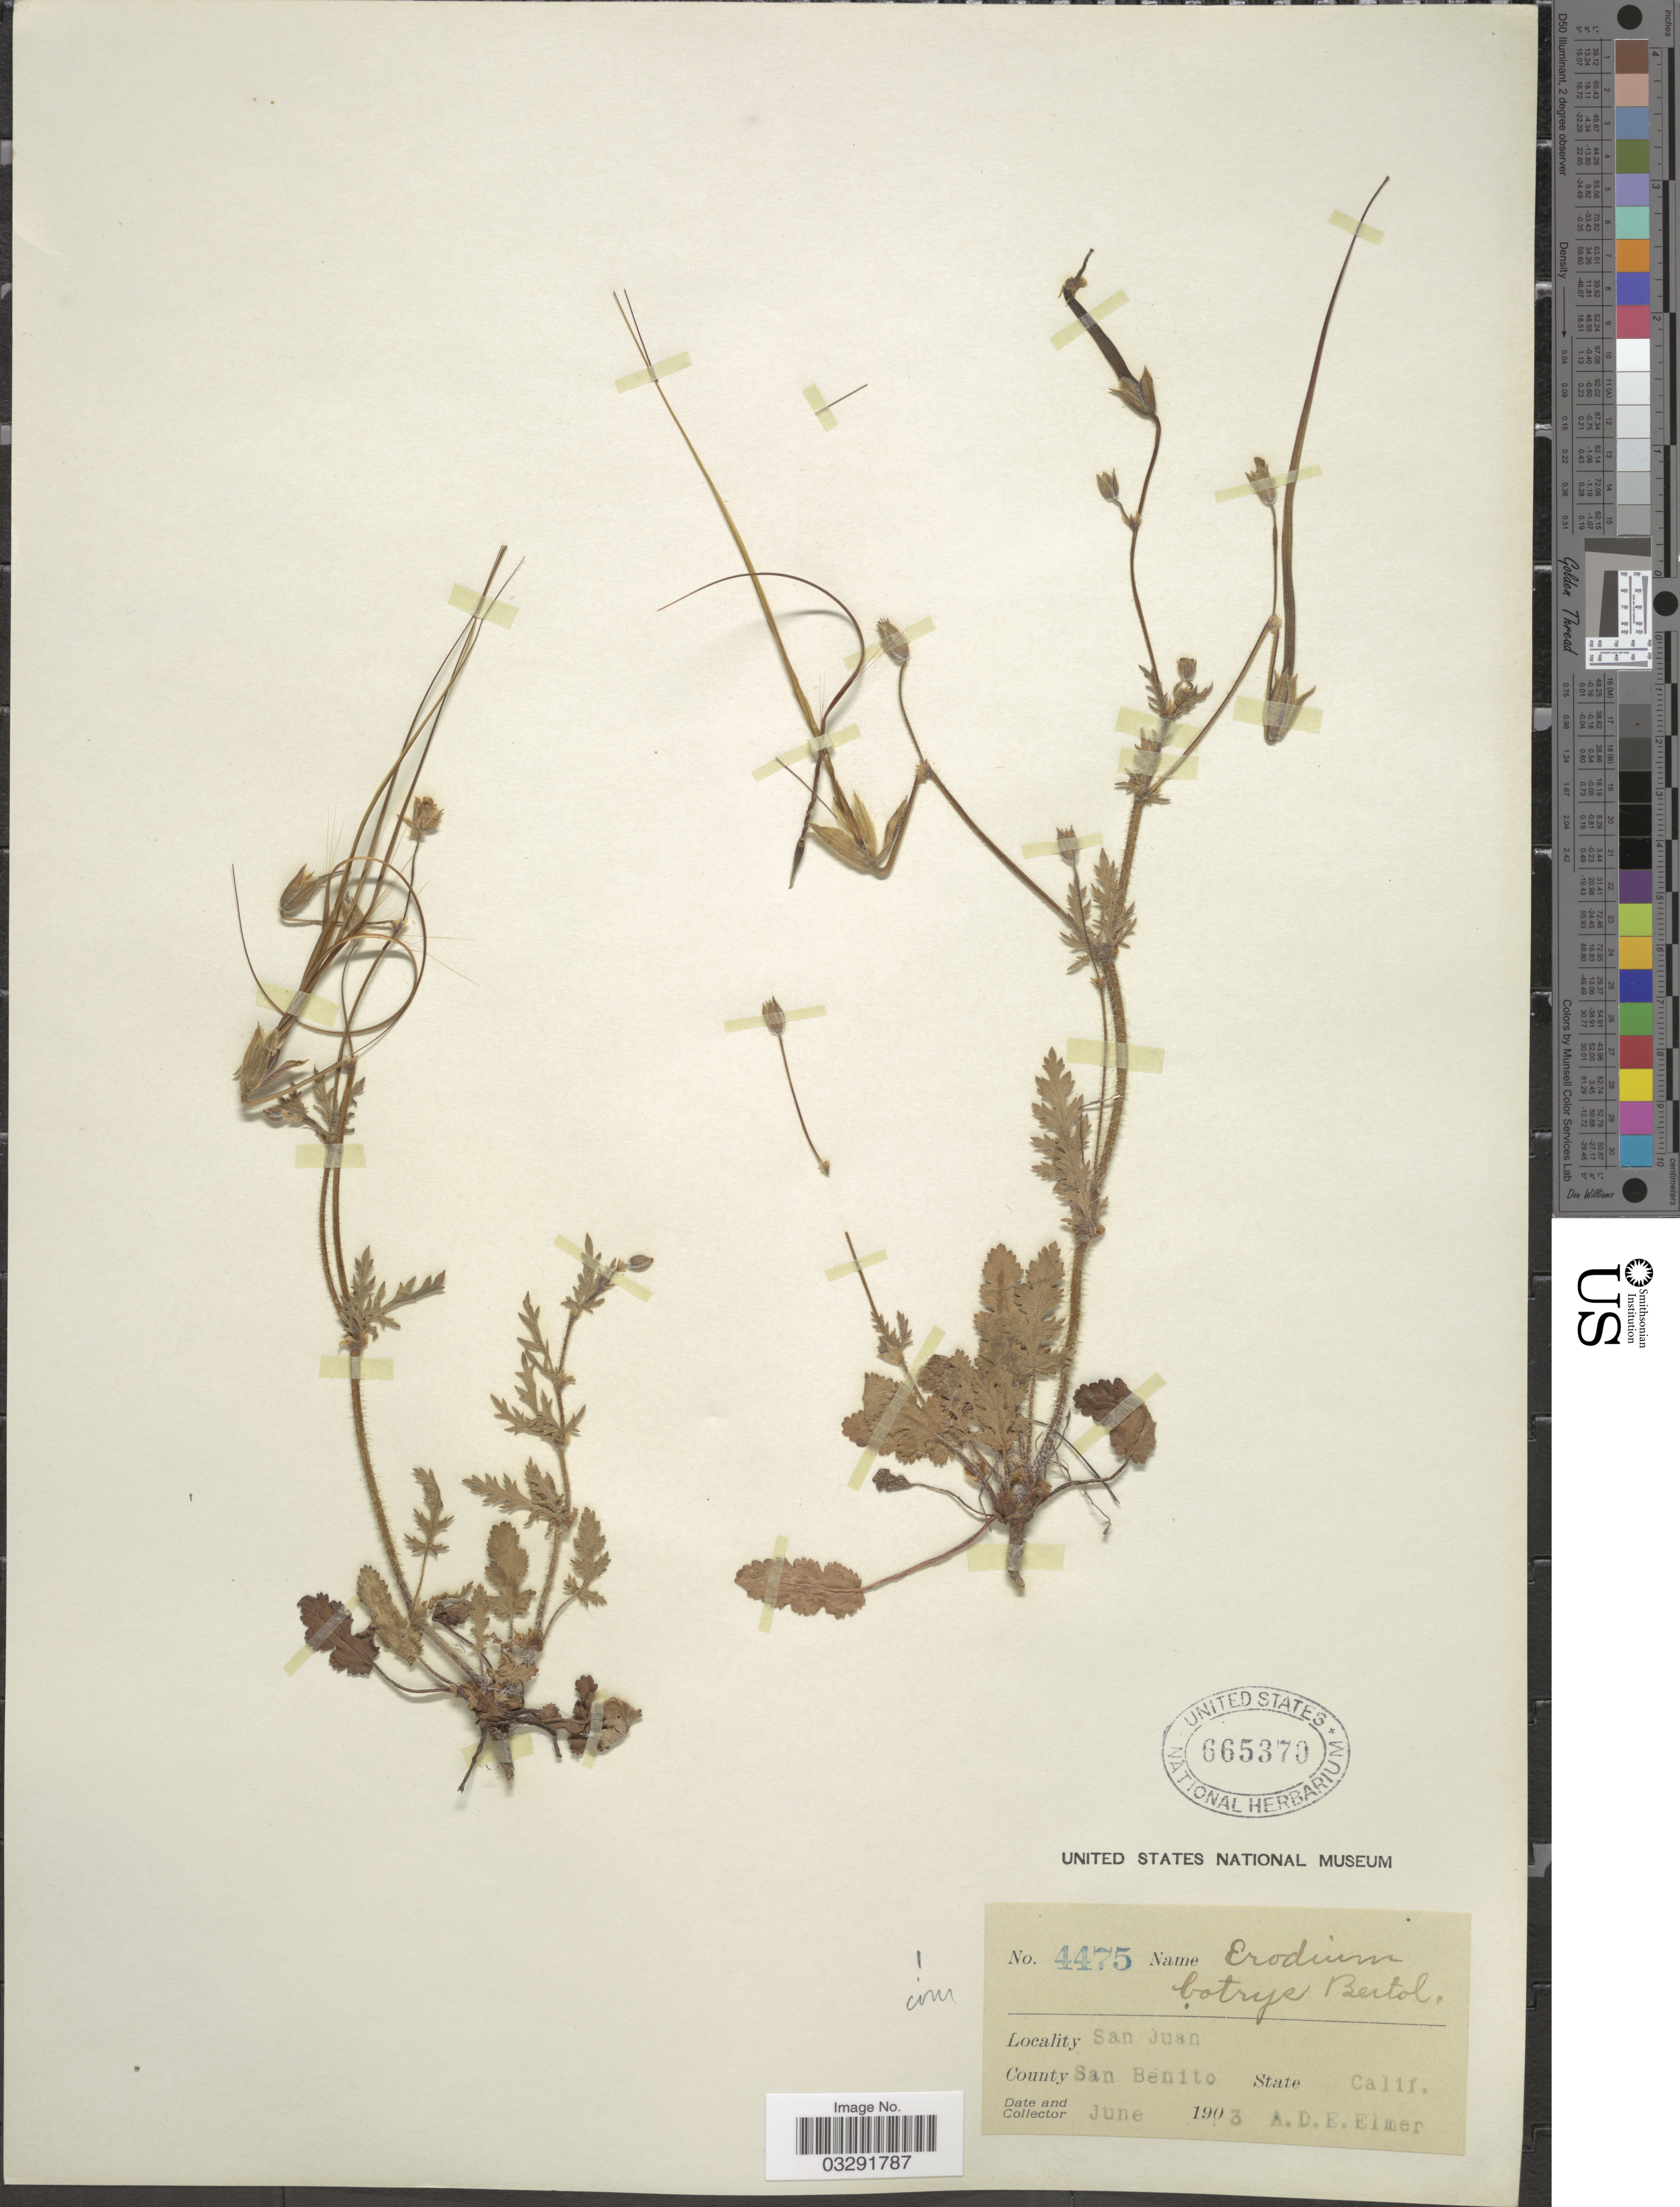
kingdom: Plantae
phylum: Tracheophyta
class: Magnoliopsida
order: Geraniales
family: Geraniaceae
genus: Erodium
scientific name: Erodium botrys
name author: (Cav.) Bertol.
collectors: A. D. E. Elmer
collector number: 4475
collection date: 1903-06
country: United States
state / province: California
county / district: San Benito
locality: San Juan. County San Benito.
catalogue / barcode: US 665370